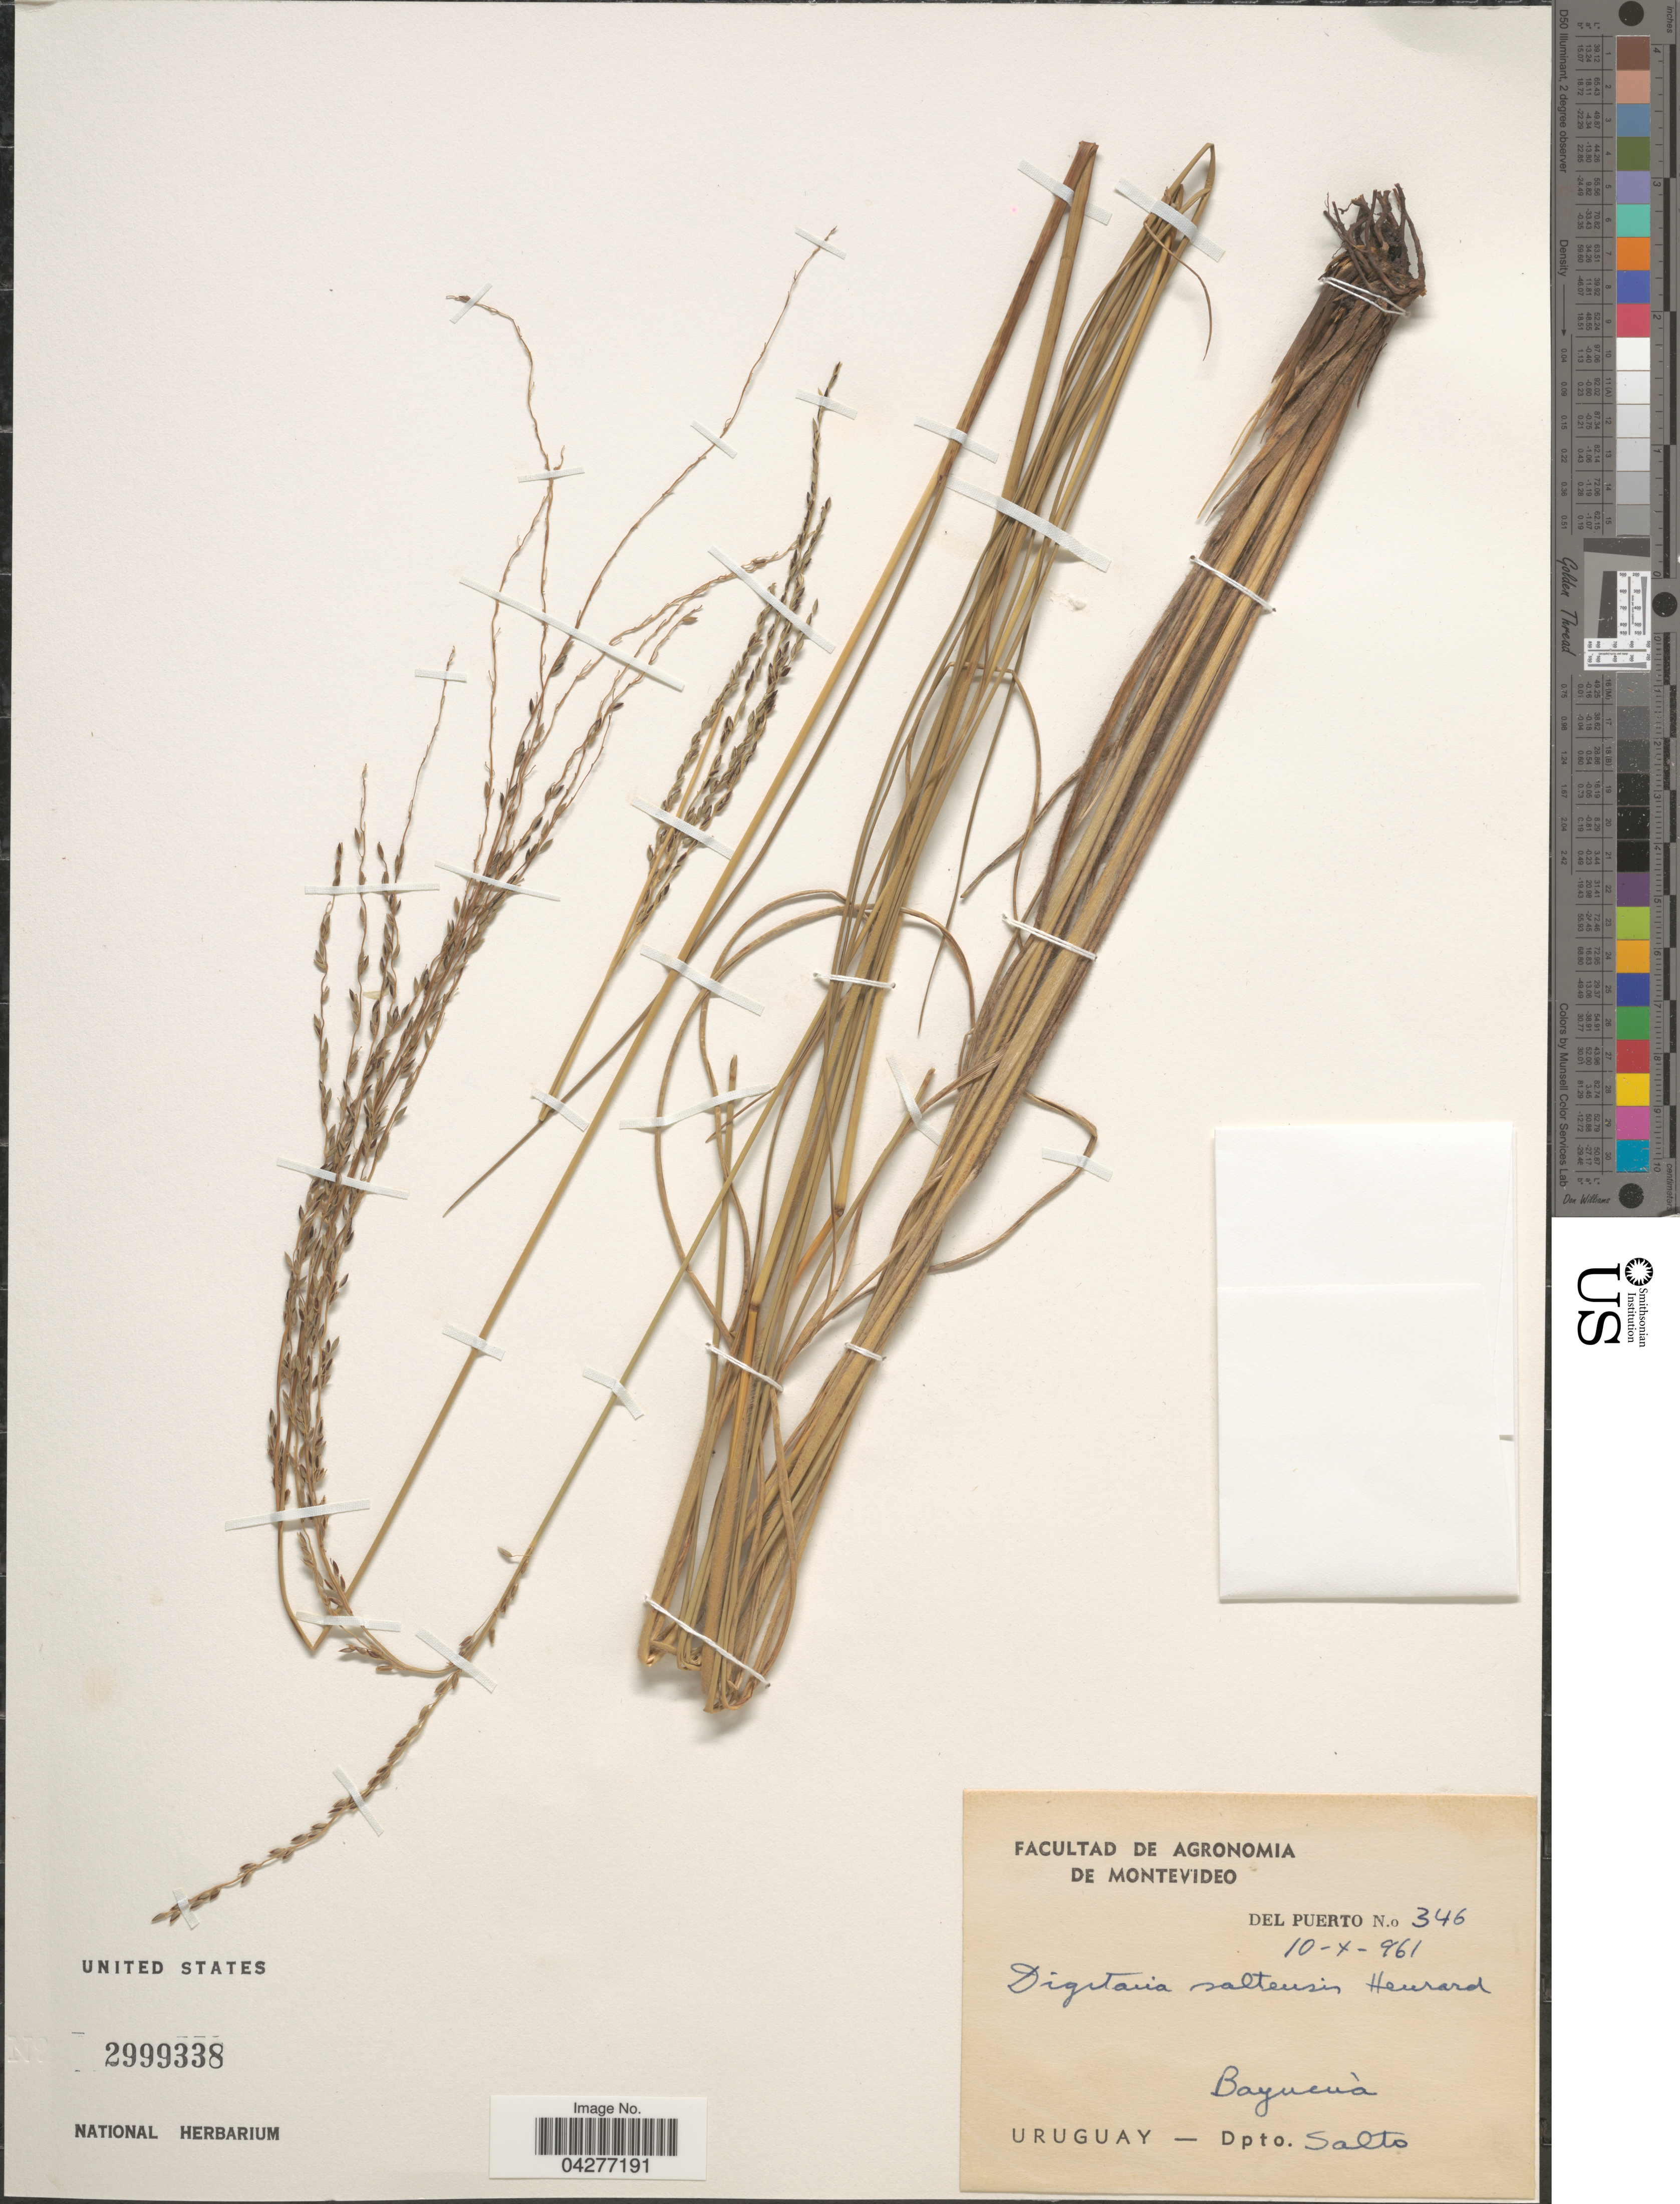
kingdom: Plantae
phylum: Tracheophyta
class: Liliopsida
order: Poales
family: Poaceae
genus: Digitaria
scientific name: Digitaria phaeothrix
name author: (Trin.) Parodi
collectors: Del Puerto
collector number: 346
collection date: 1961-10-10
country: Uruguay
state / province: Salto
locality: Bayucuà. Dpto. Salto.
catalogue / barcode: US 2999338